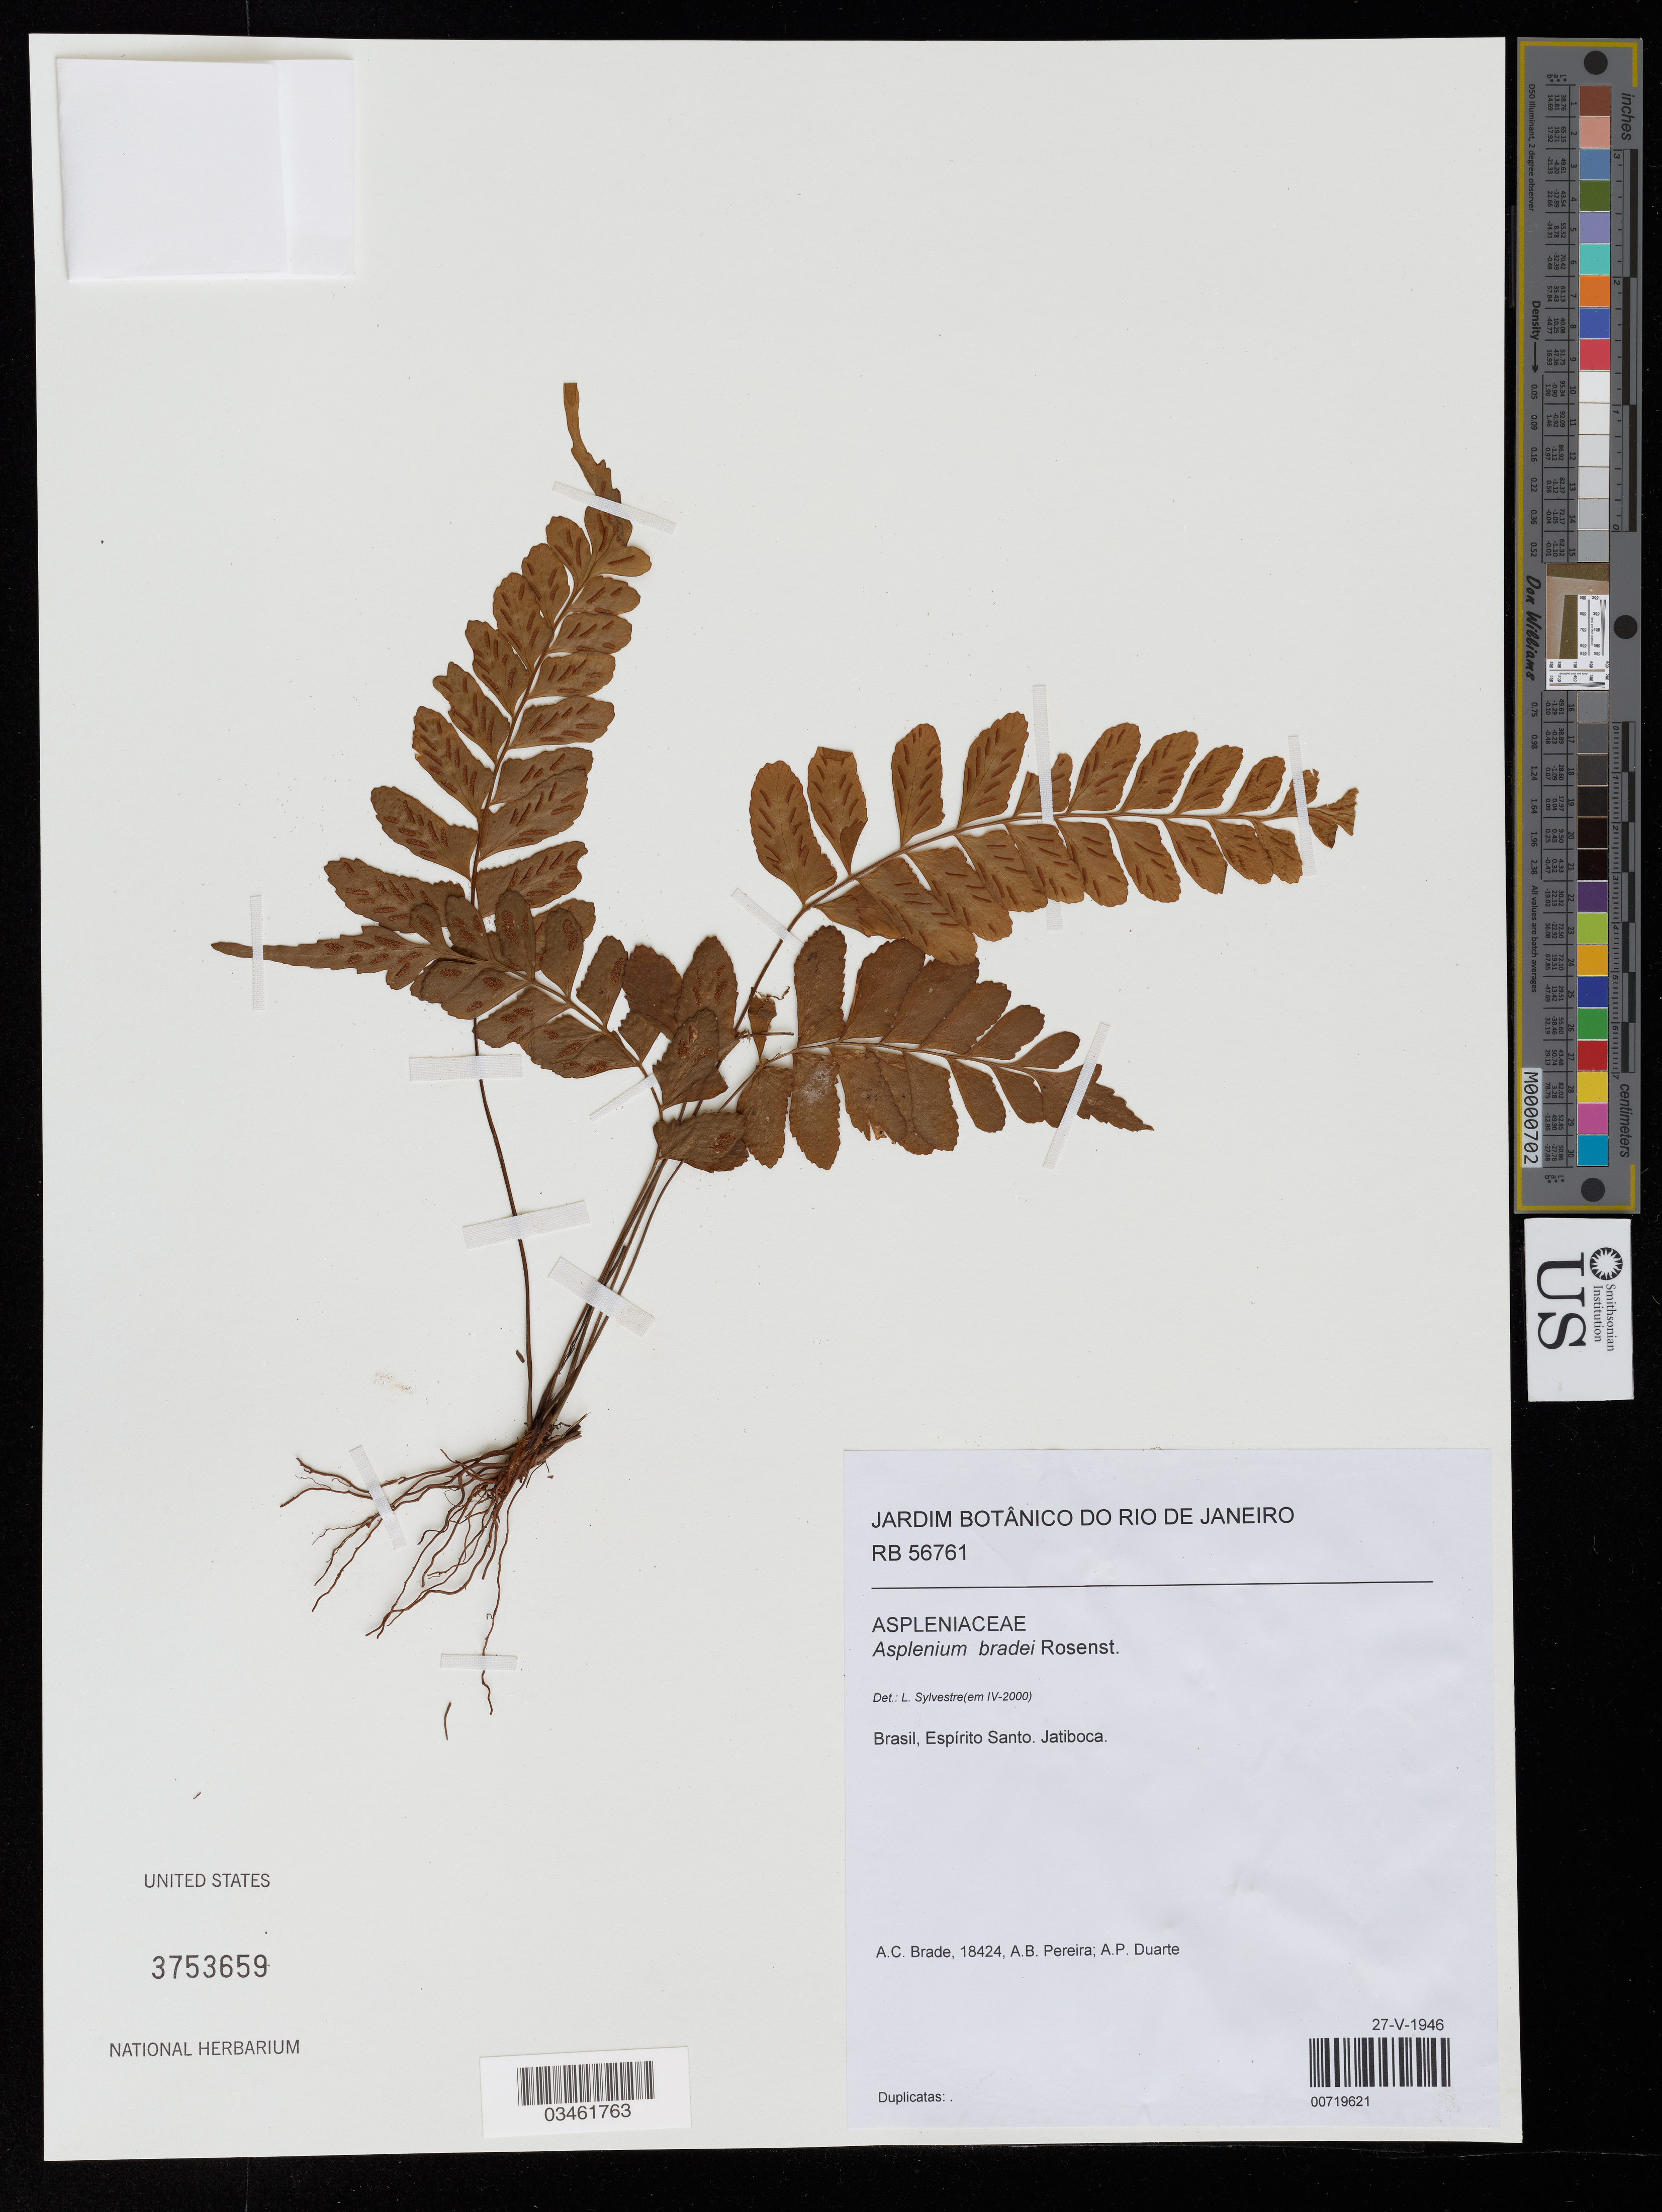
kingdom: Plantae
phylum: Tracheophyta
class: Polypodiopsida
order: Polypodiales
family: Aspleniaceae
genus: Asplenium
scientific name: Asplenium bradei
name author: Rosenst.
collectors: A. C. Brade, A. Pereira & A. P. Duarte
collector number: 18424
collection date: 1946-05-27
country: Brazil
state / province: Espírito Santo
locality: Jatiboca.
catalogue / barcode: US 3753659